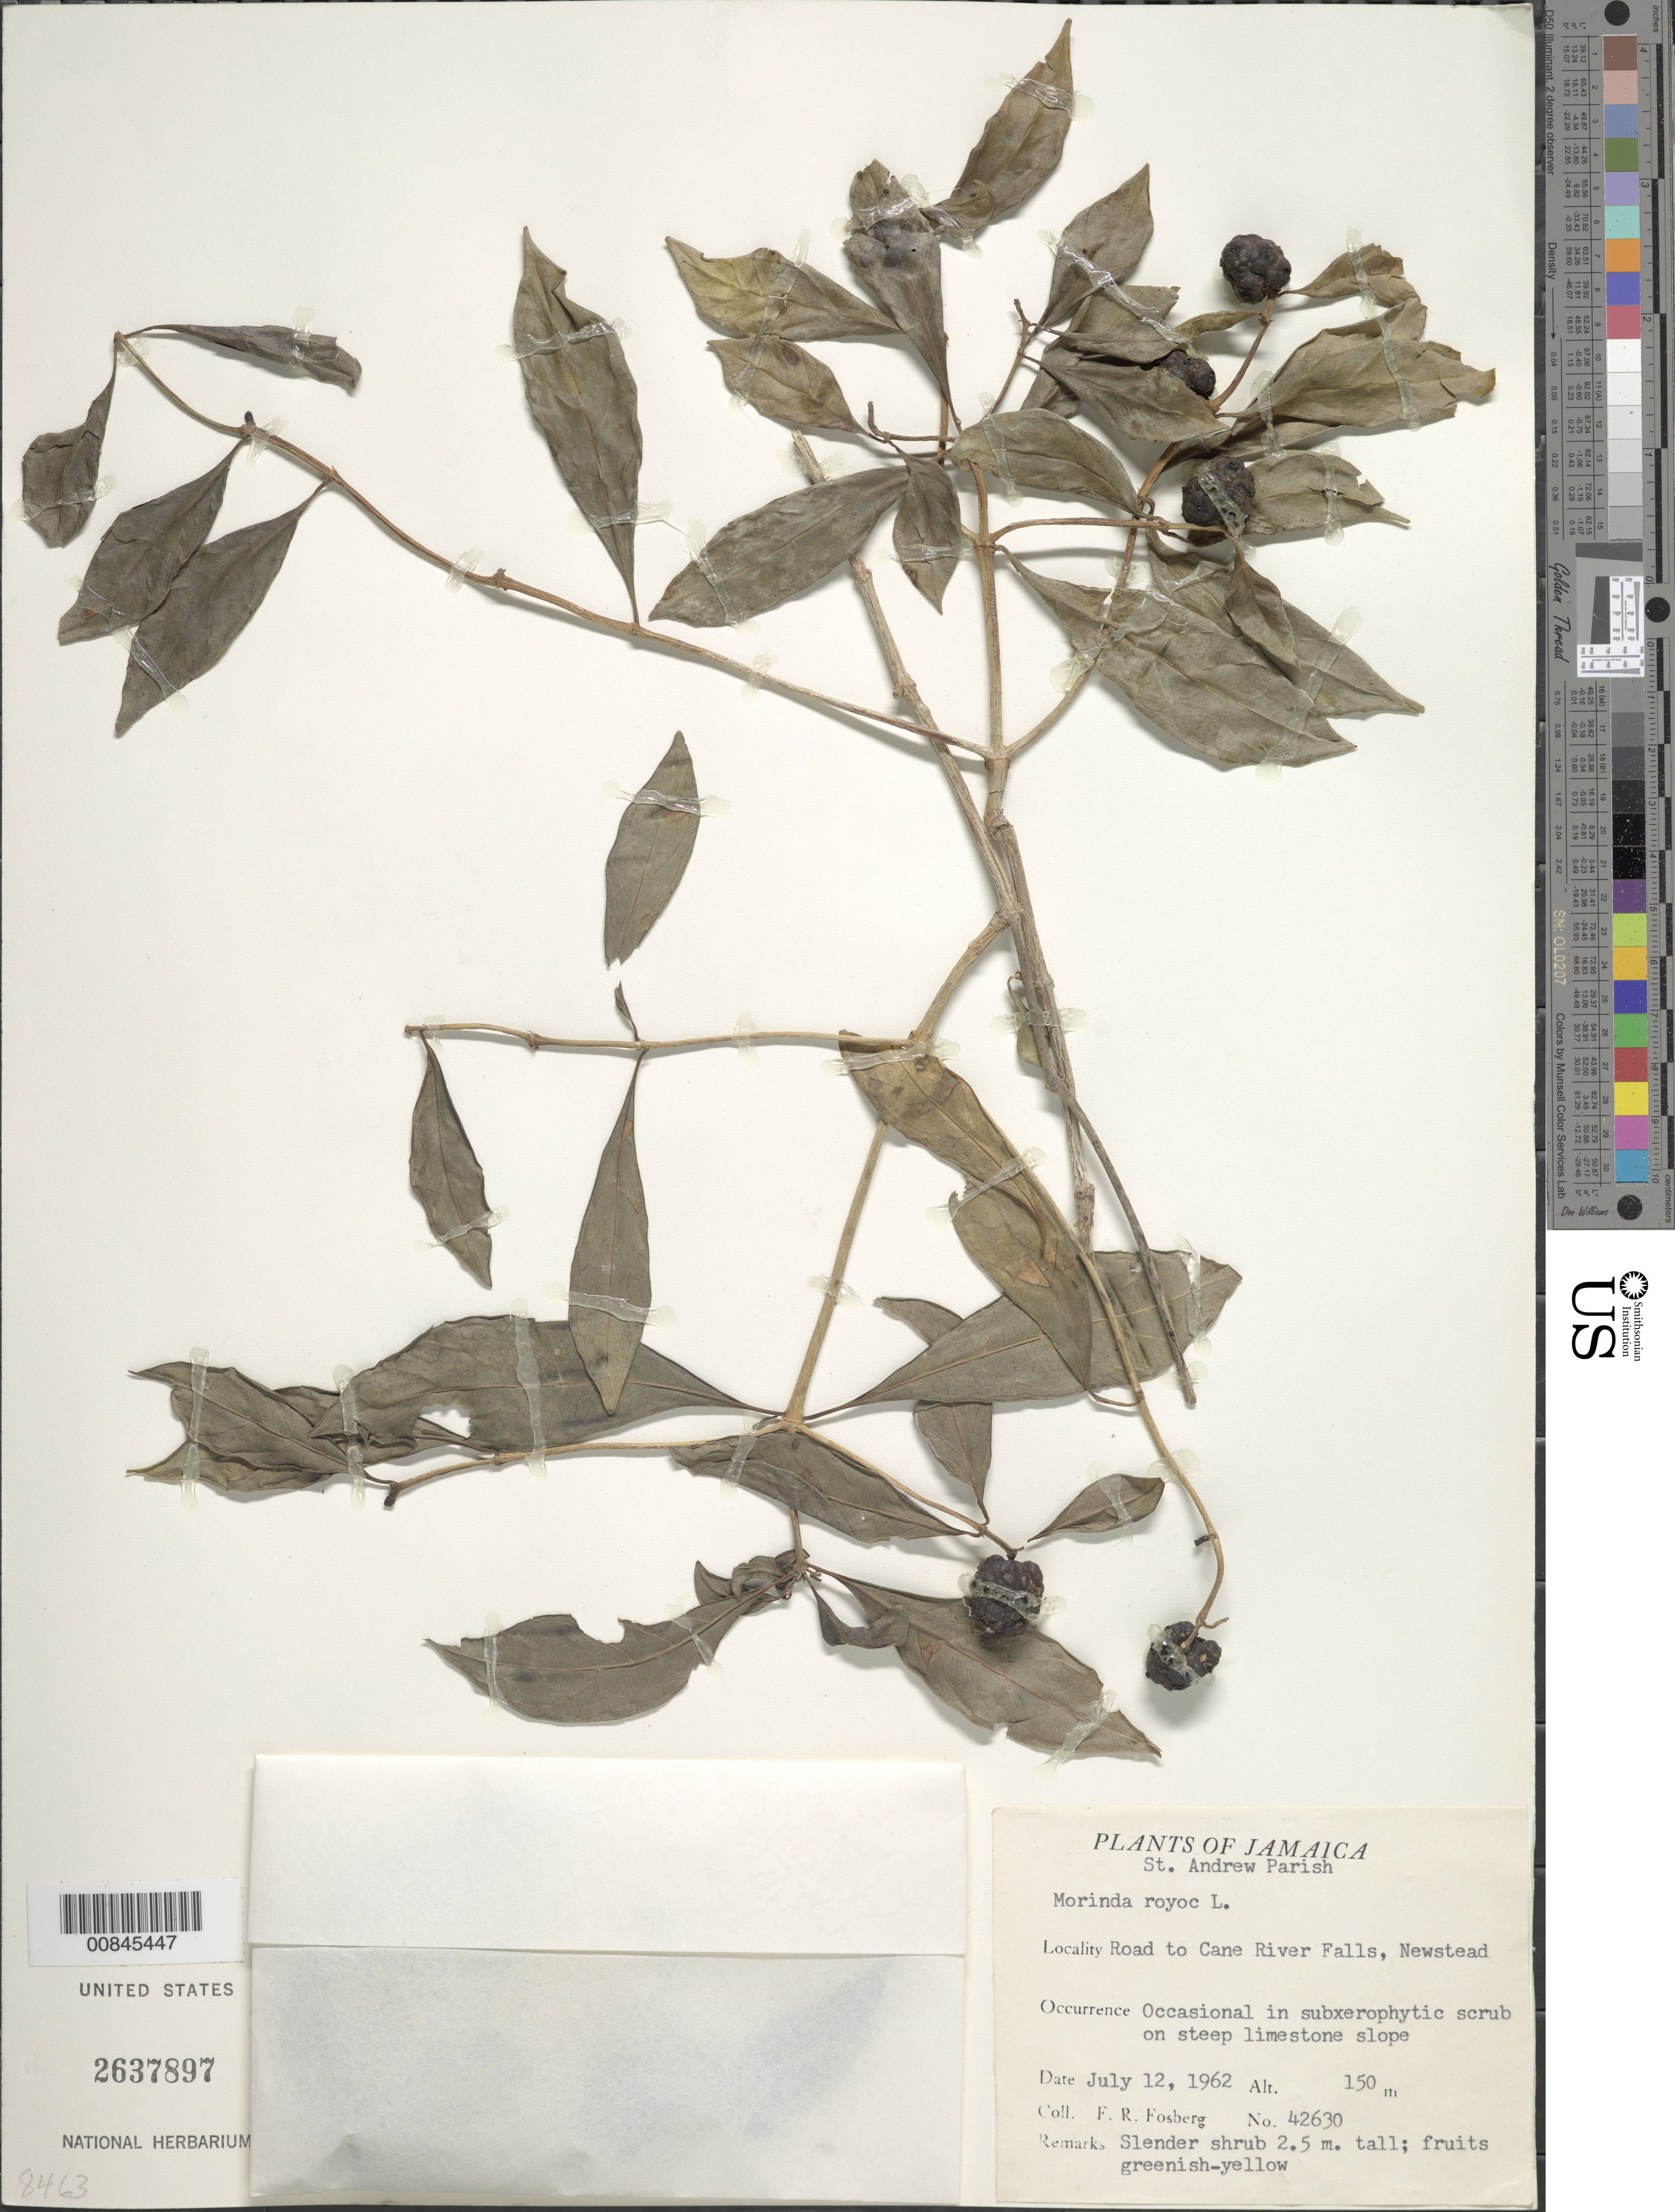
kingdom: Plantae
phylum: Tracheophyta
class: Magnoliopsida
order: Gentianales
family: Rubiaceae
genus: Morinda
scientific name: Morinda royoc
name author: L.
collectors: F. R. Fosberg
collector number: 42630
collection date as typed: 12 Jul 1962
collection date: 1962-07-12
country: Jamaica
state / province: Saint Andrew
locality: Road to Cane River Falls, Newstead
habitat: In subxerophytic scrub, on steep limestone slope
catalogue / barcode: US 2637897